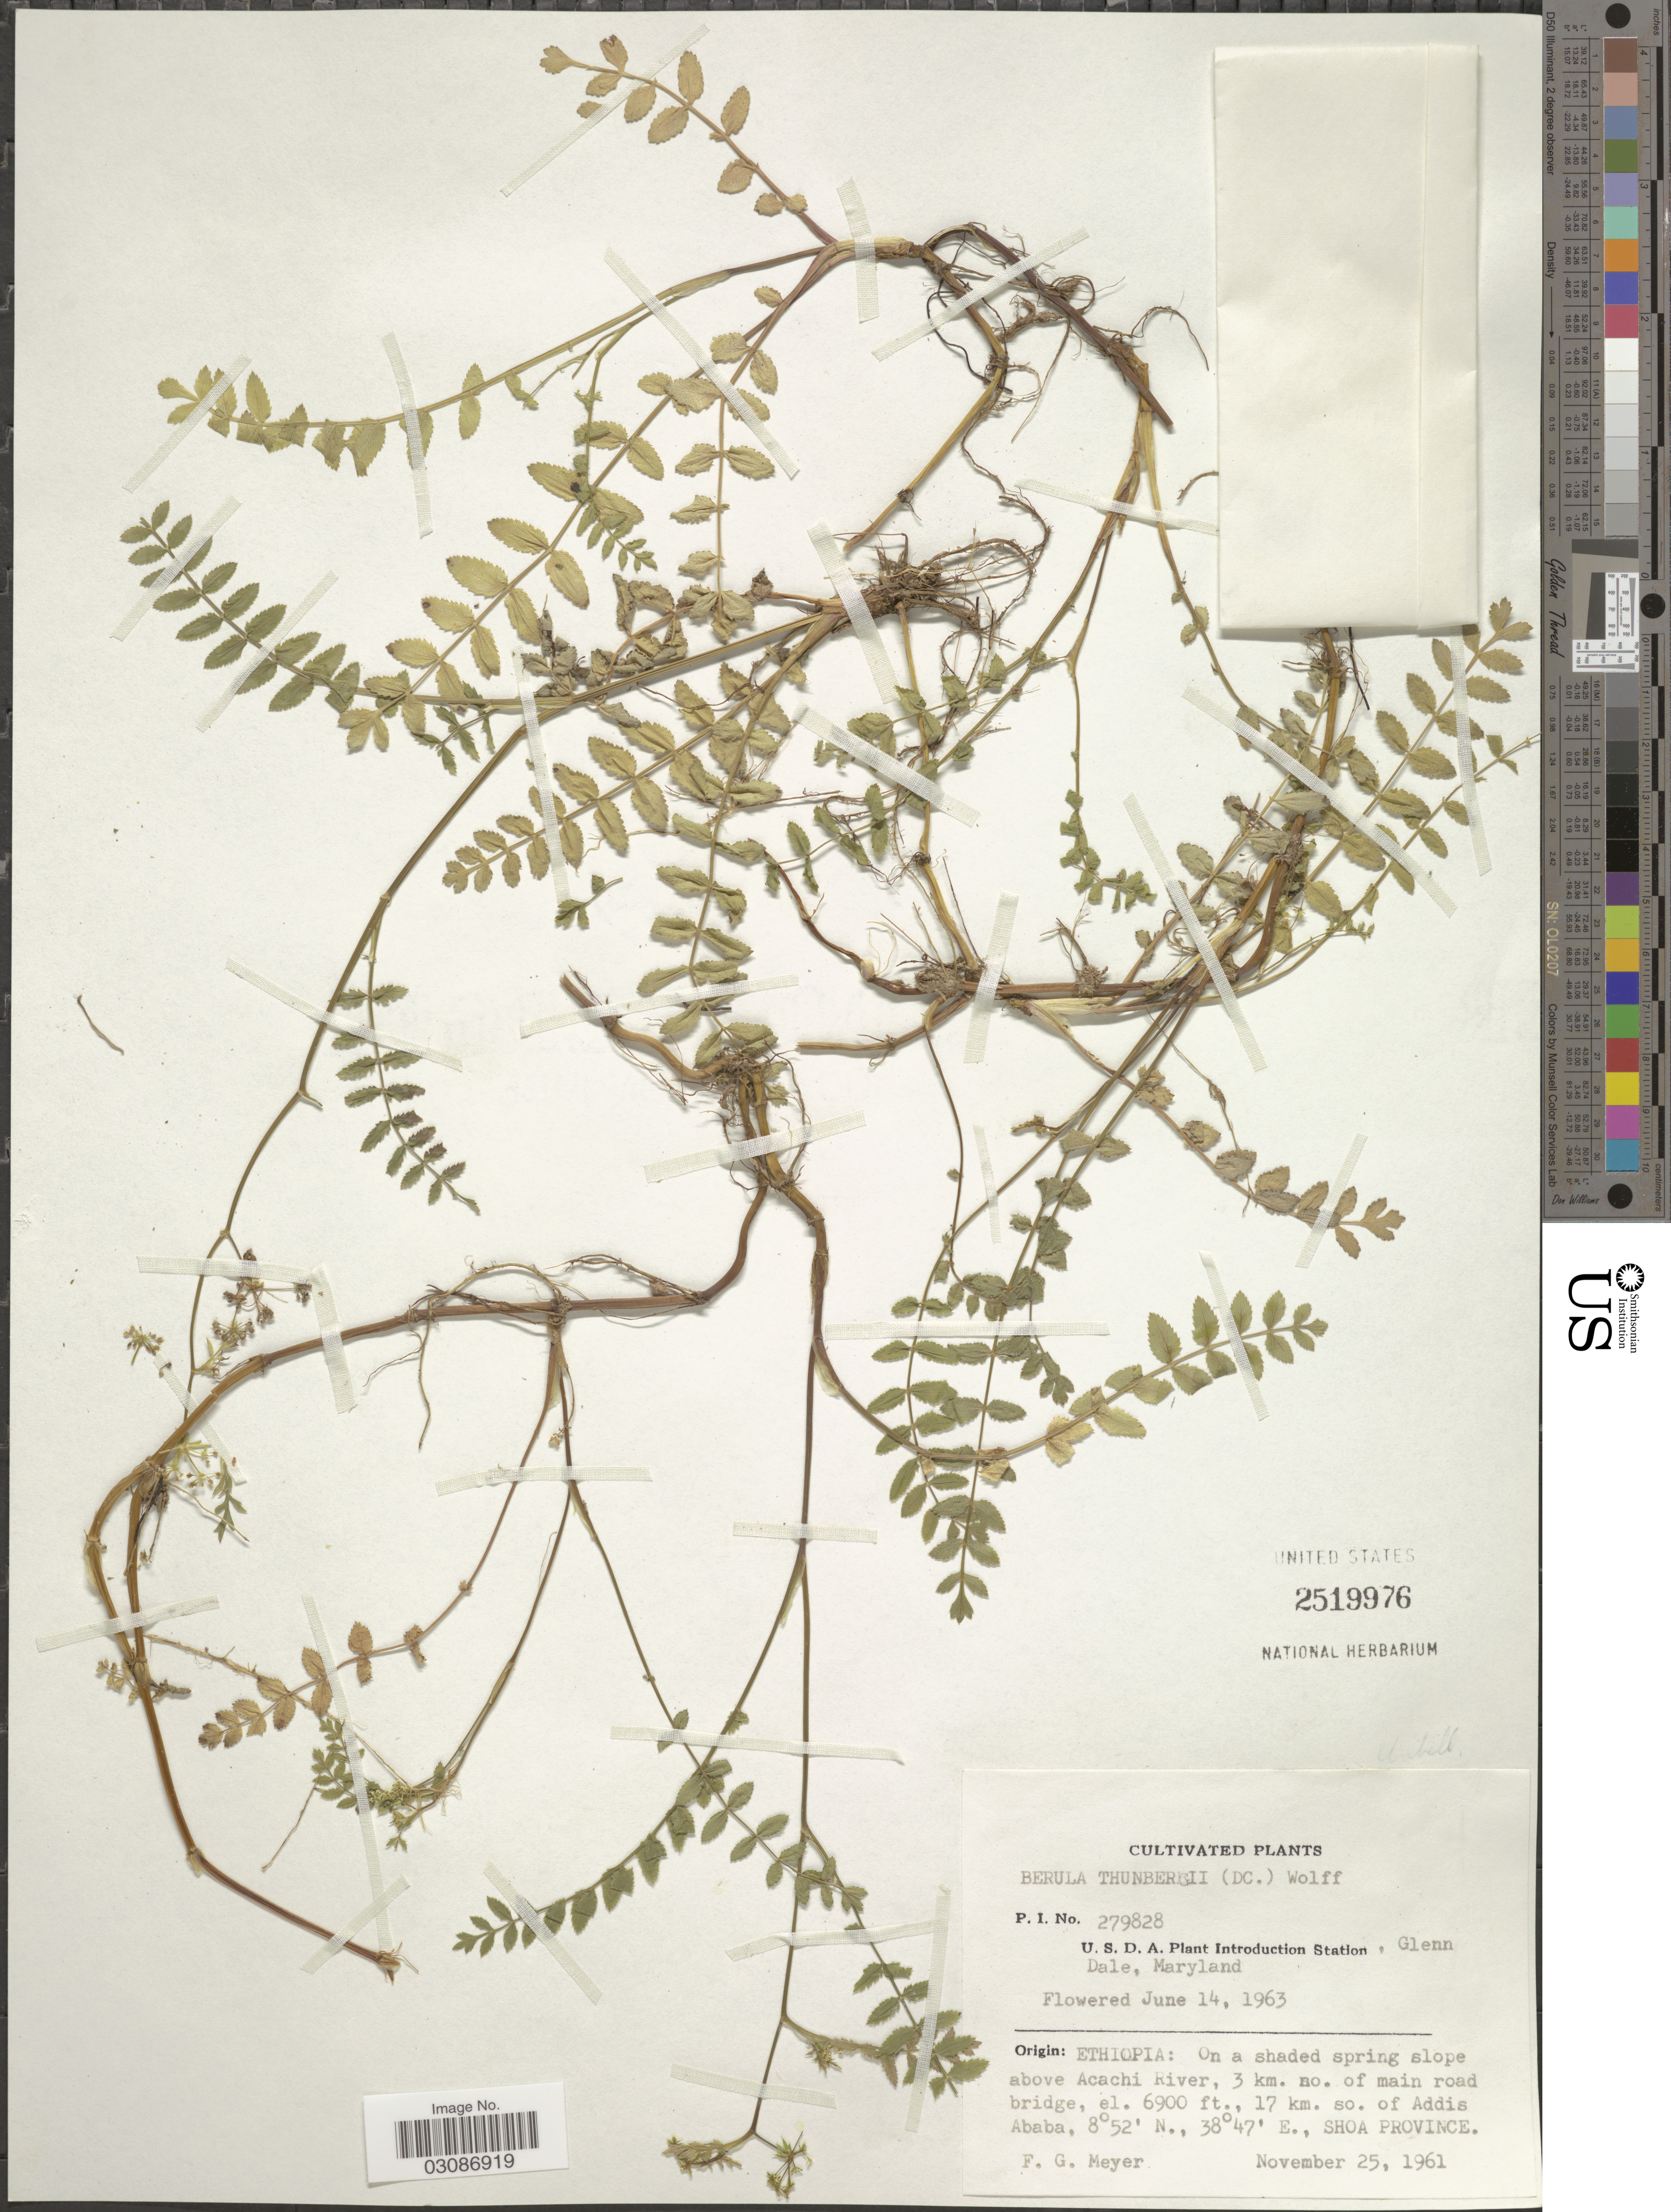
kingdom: Plantae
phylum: Tracheophyta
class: Magnoliopsida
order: Apiales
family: Apiaceae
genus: Berula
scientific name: Berula thunbergii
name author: (DC.) H. Wolff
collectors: F. G. Meyer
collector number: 279828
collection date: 1963-06-14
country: United States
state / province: Maryland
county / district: Prince George's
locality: U.S.D.A. Plant Introduction Station, Glenn Dale .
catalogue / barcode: US 2519976